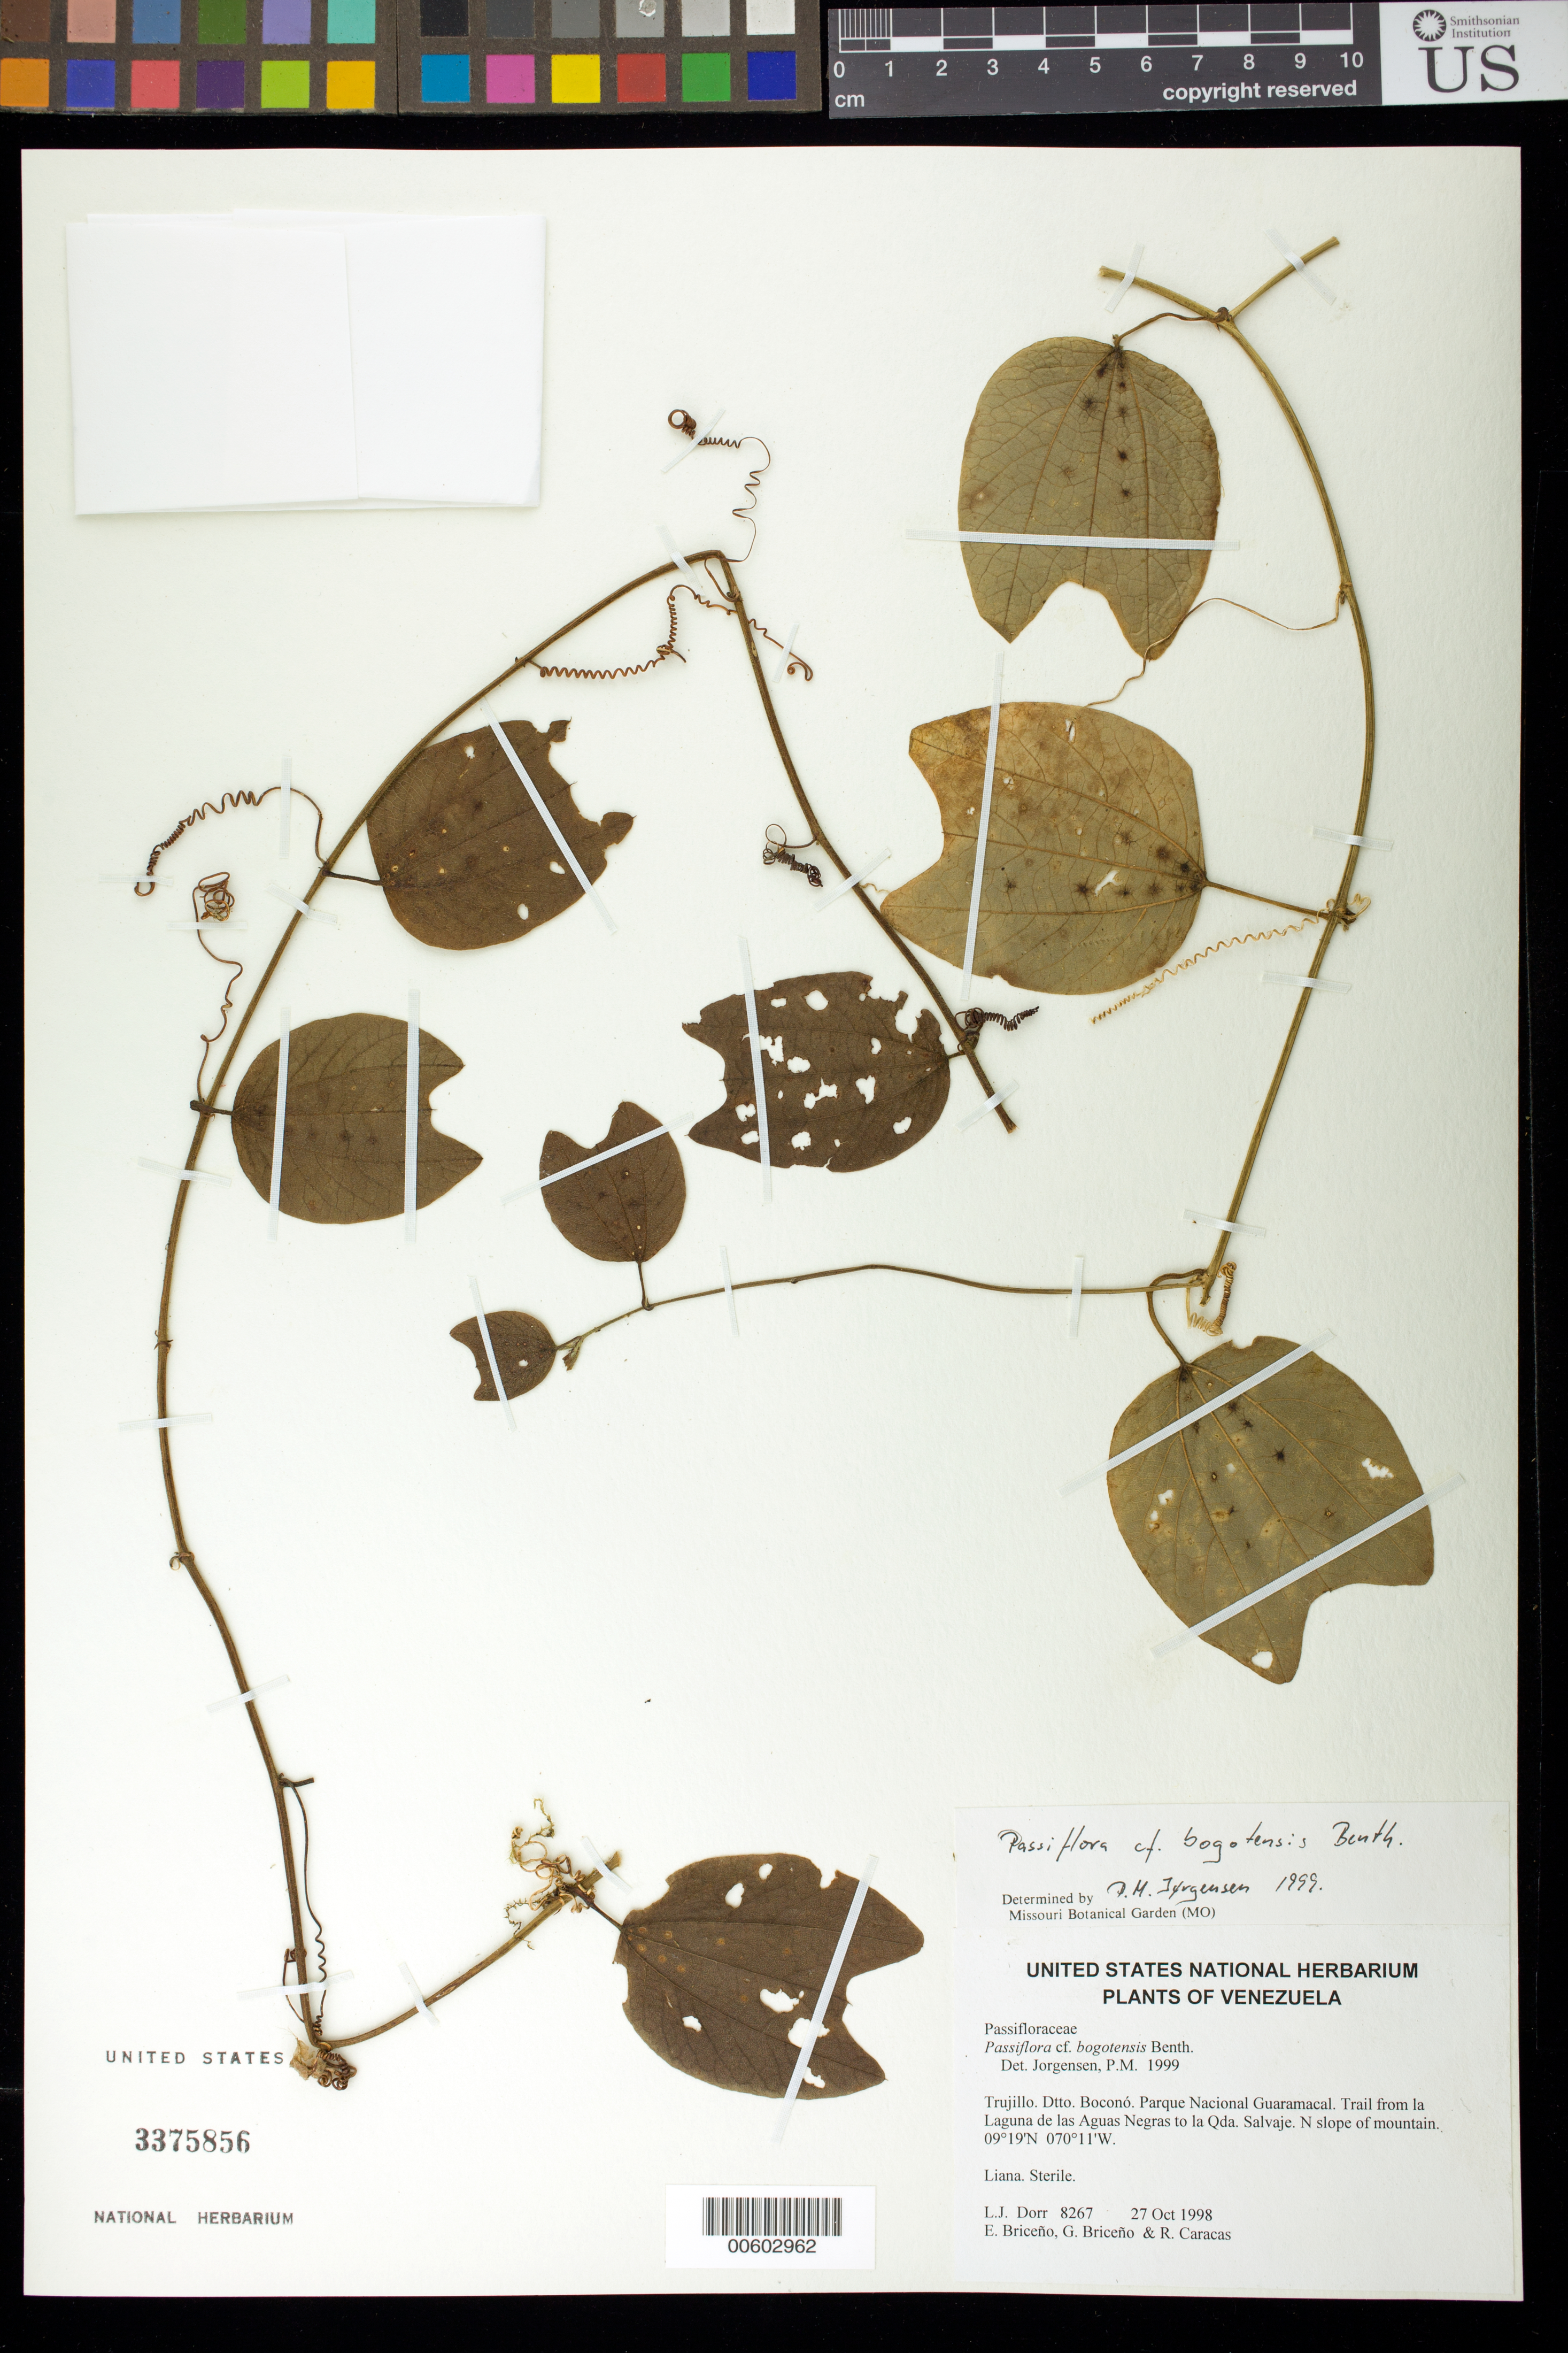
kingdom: Plantae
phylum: Tracheophyta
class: Magnoliopsida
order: Malpighiales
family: Passifloraceae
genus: Passiflora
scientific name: Passiflora bogotensis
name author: Benth.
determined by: Jørgensen, Per M., (MO), Missouri Botanical Garden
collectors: L. J. Dorr, E. Briceño, G. Briceño & R. Caracas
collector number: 8267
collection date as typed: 27 Oct 1998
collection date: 1998-10-27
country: Venezuela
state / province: Trujillo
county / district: Boconó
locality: Parque Nacional Guaramacal. Trail from la Laguna de las Aguas Negras to la Qda. Salvaje. N slope of mountain.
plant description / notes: PORT, US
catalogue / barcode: US 3375856